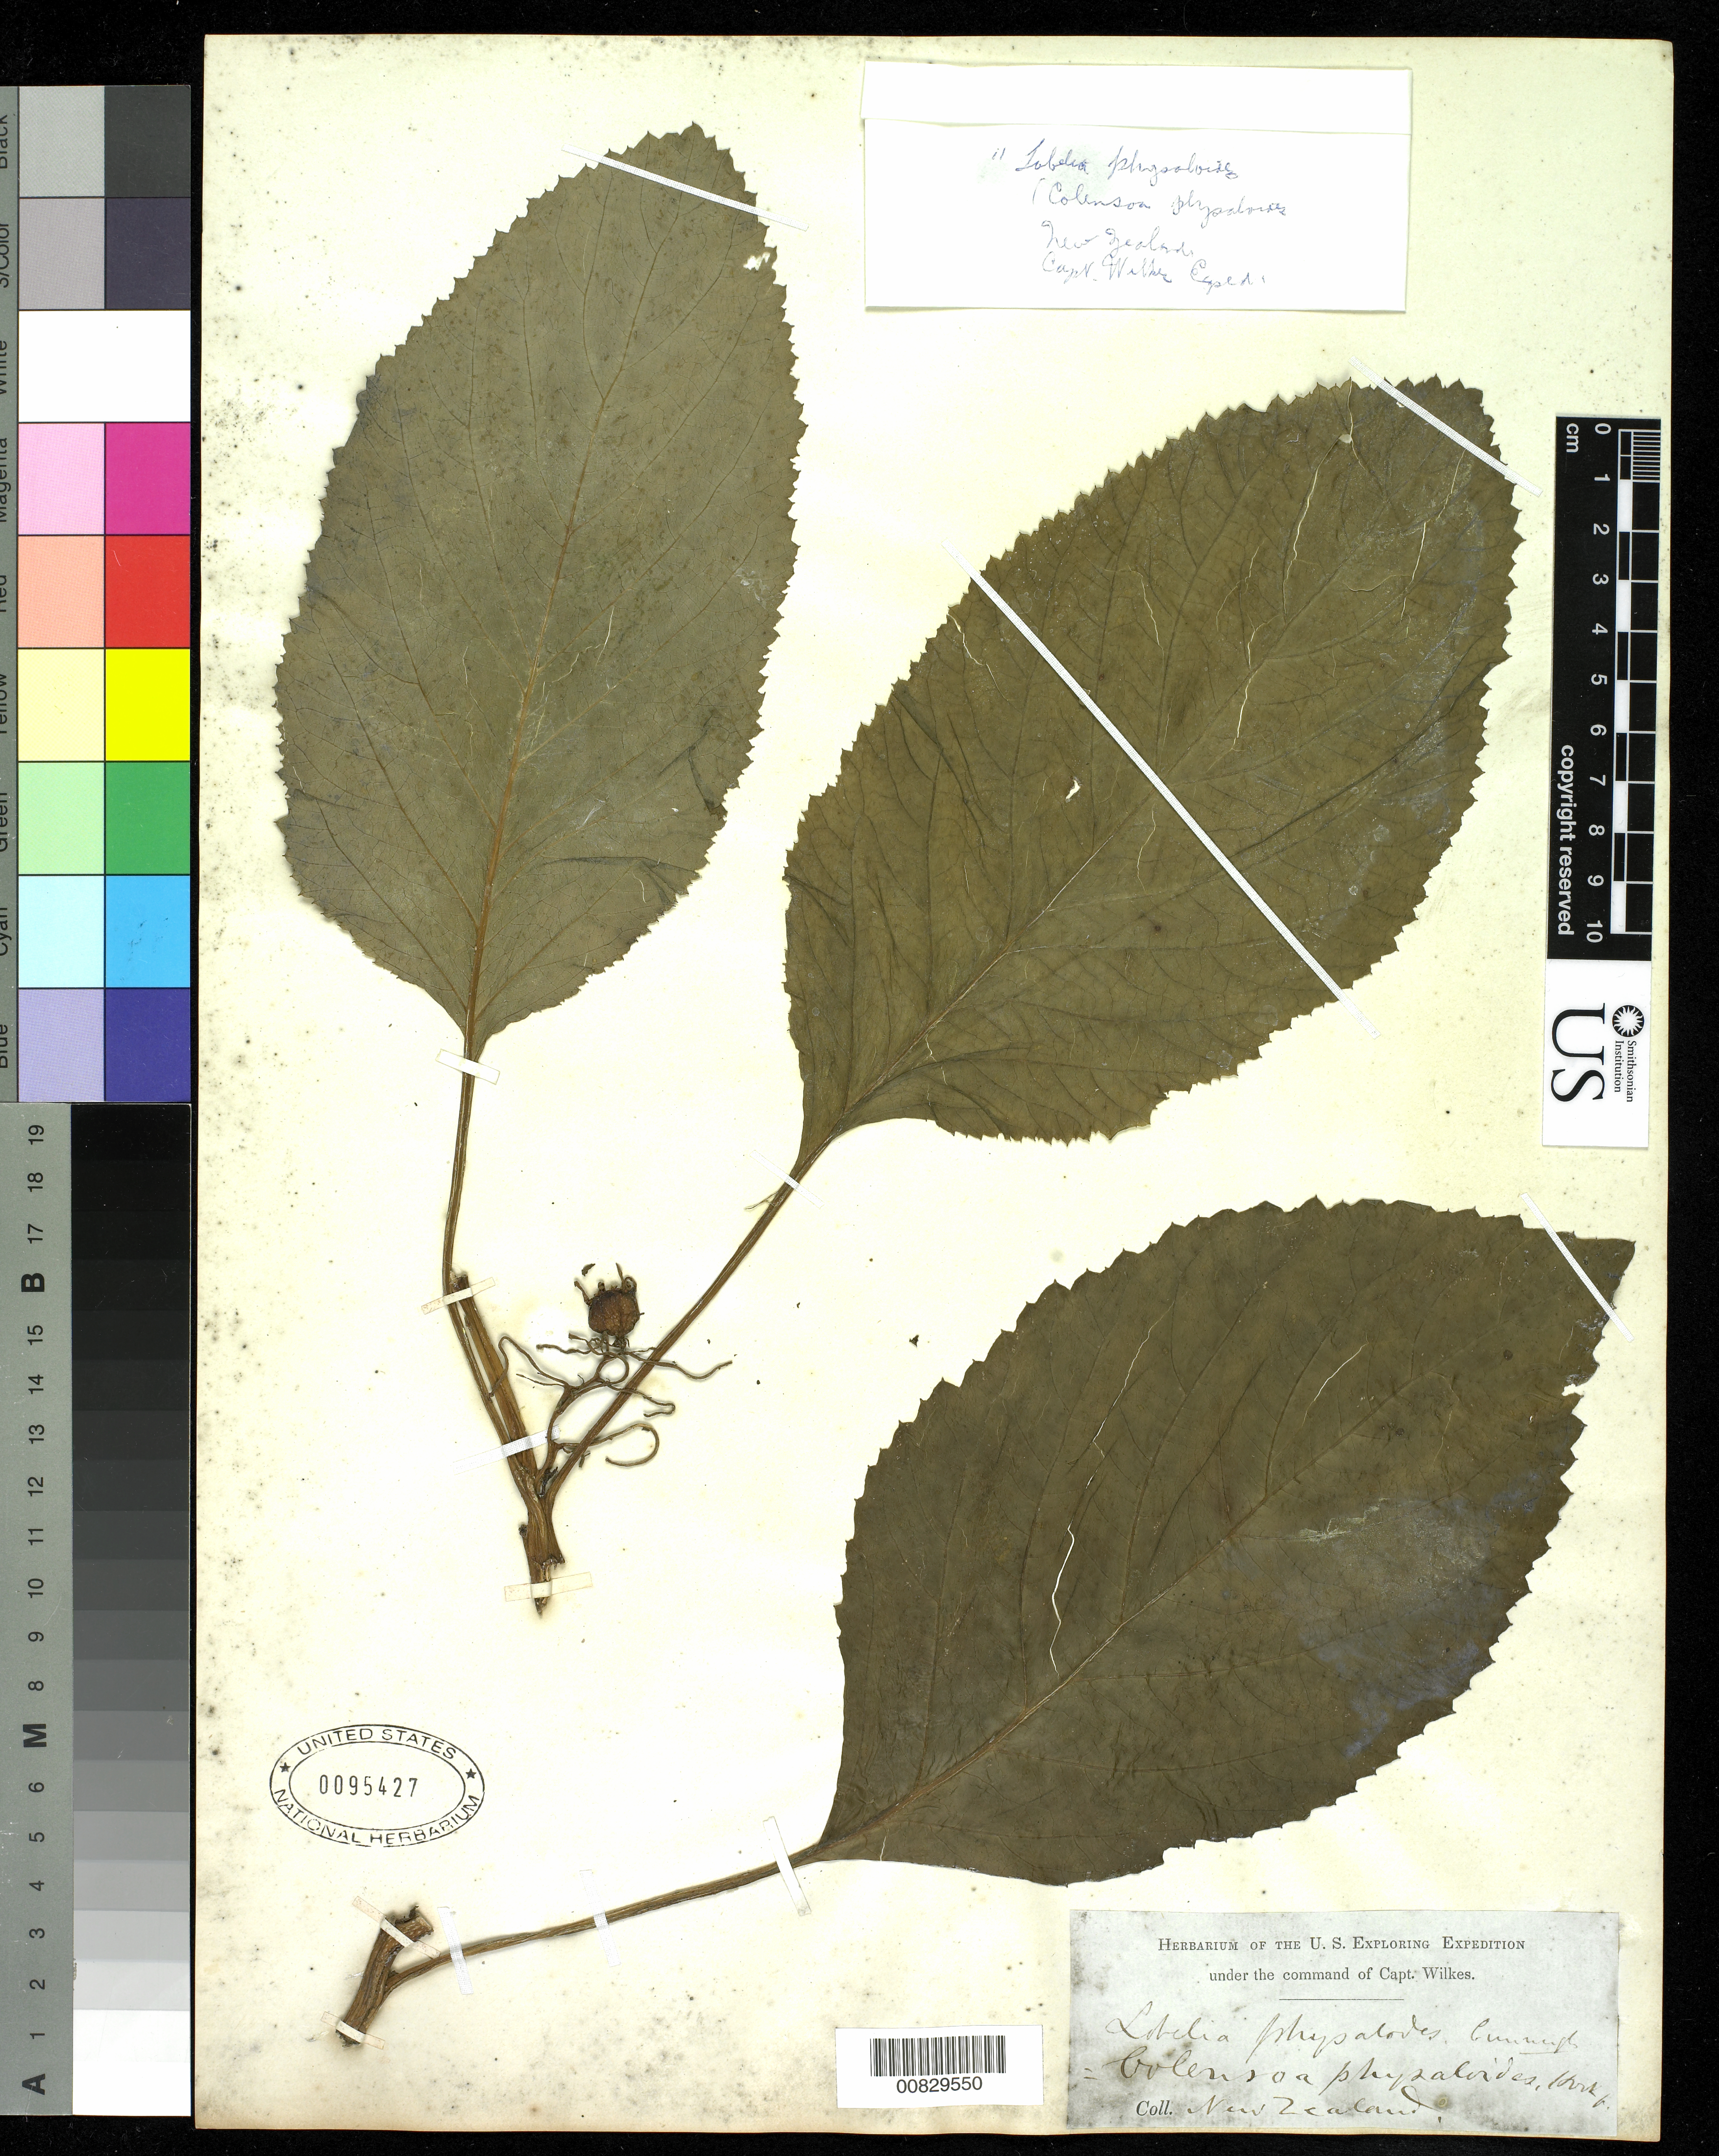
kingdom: Plantae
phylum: Tracheophyta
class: Magnoliopsida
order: Asterales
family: Campanulaceae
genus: Colensoa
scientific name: Colensoa physaloides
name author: Hook. f.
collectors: Wilkes Explor. Exped.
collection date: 1838/1842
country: New Zealand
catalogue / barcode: US 95427